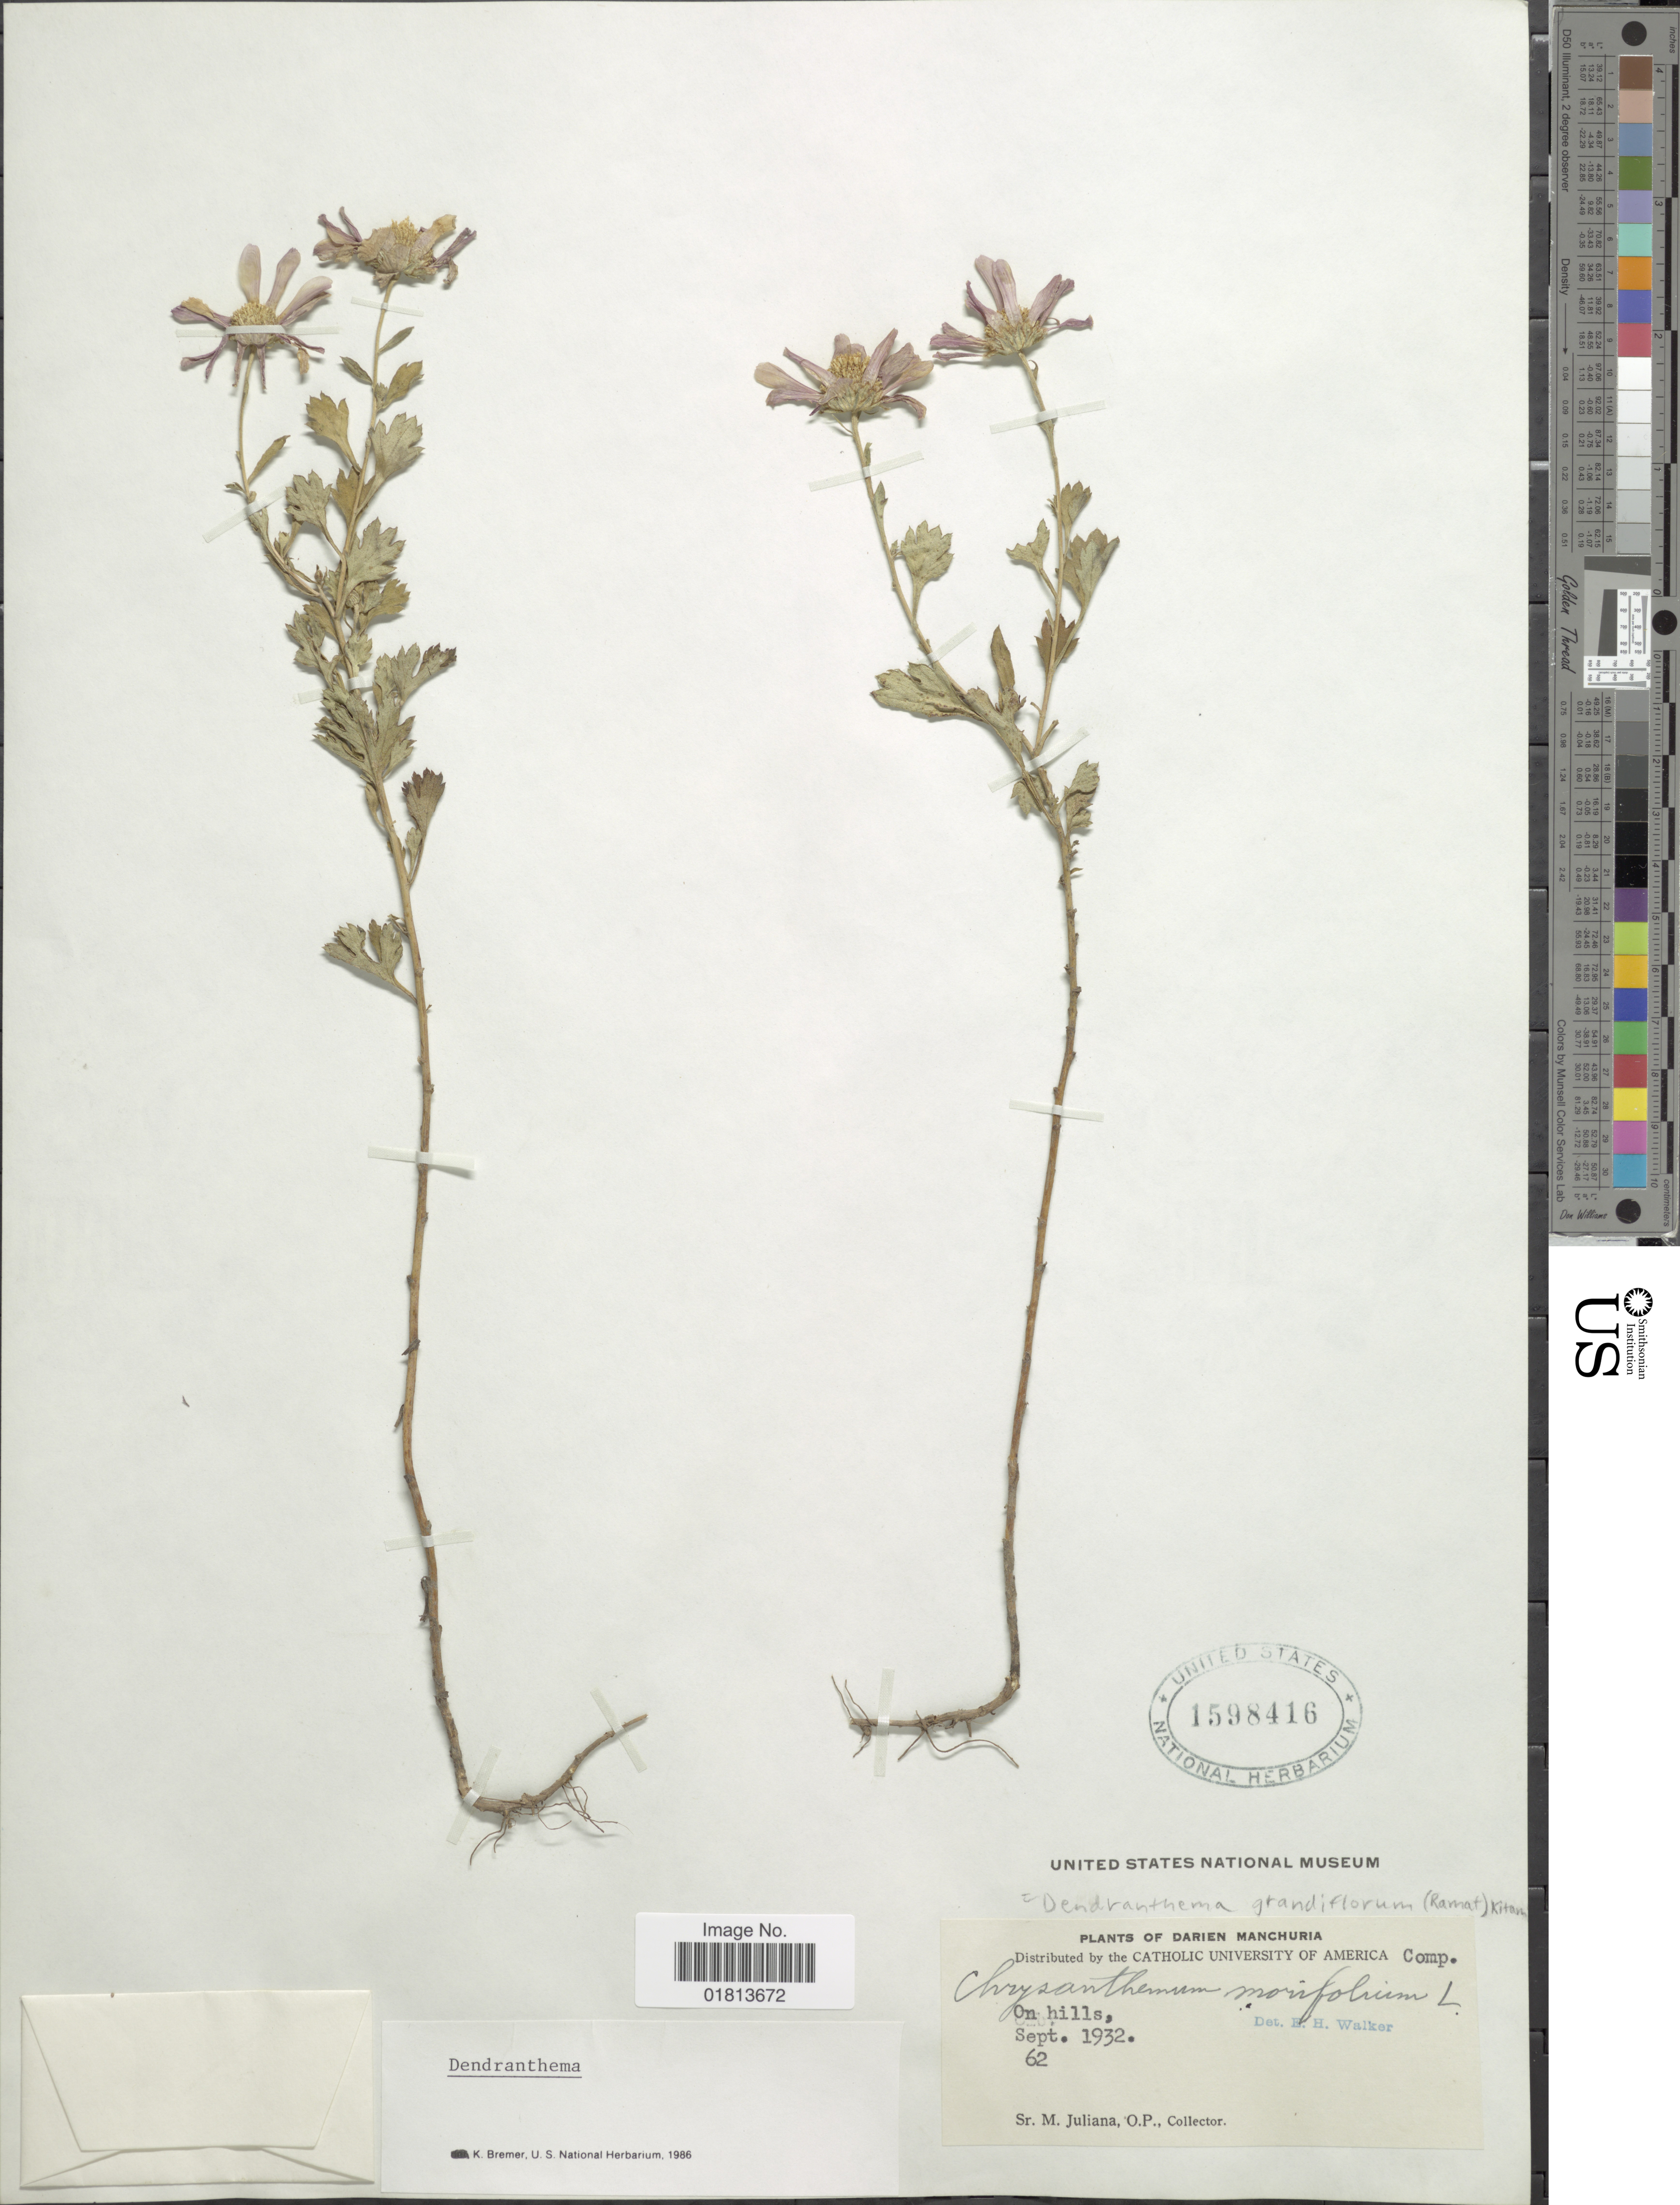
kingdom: Plantae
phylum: Tracheophyta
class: Magnoliopsida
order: Asterales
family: Asteraceae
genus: Dendranthema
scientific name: Dendranthema grandiflorum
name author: (Ramat.) Kitam.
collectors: Marie Juliana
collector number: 62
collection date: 1932-09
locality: Darien Manchuria, On Hills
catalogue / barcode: US 1598416